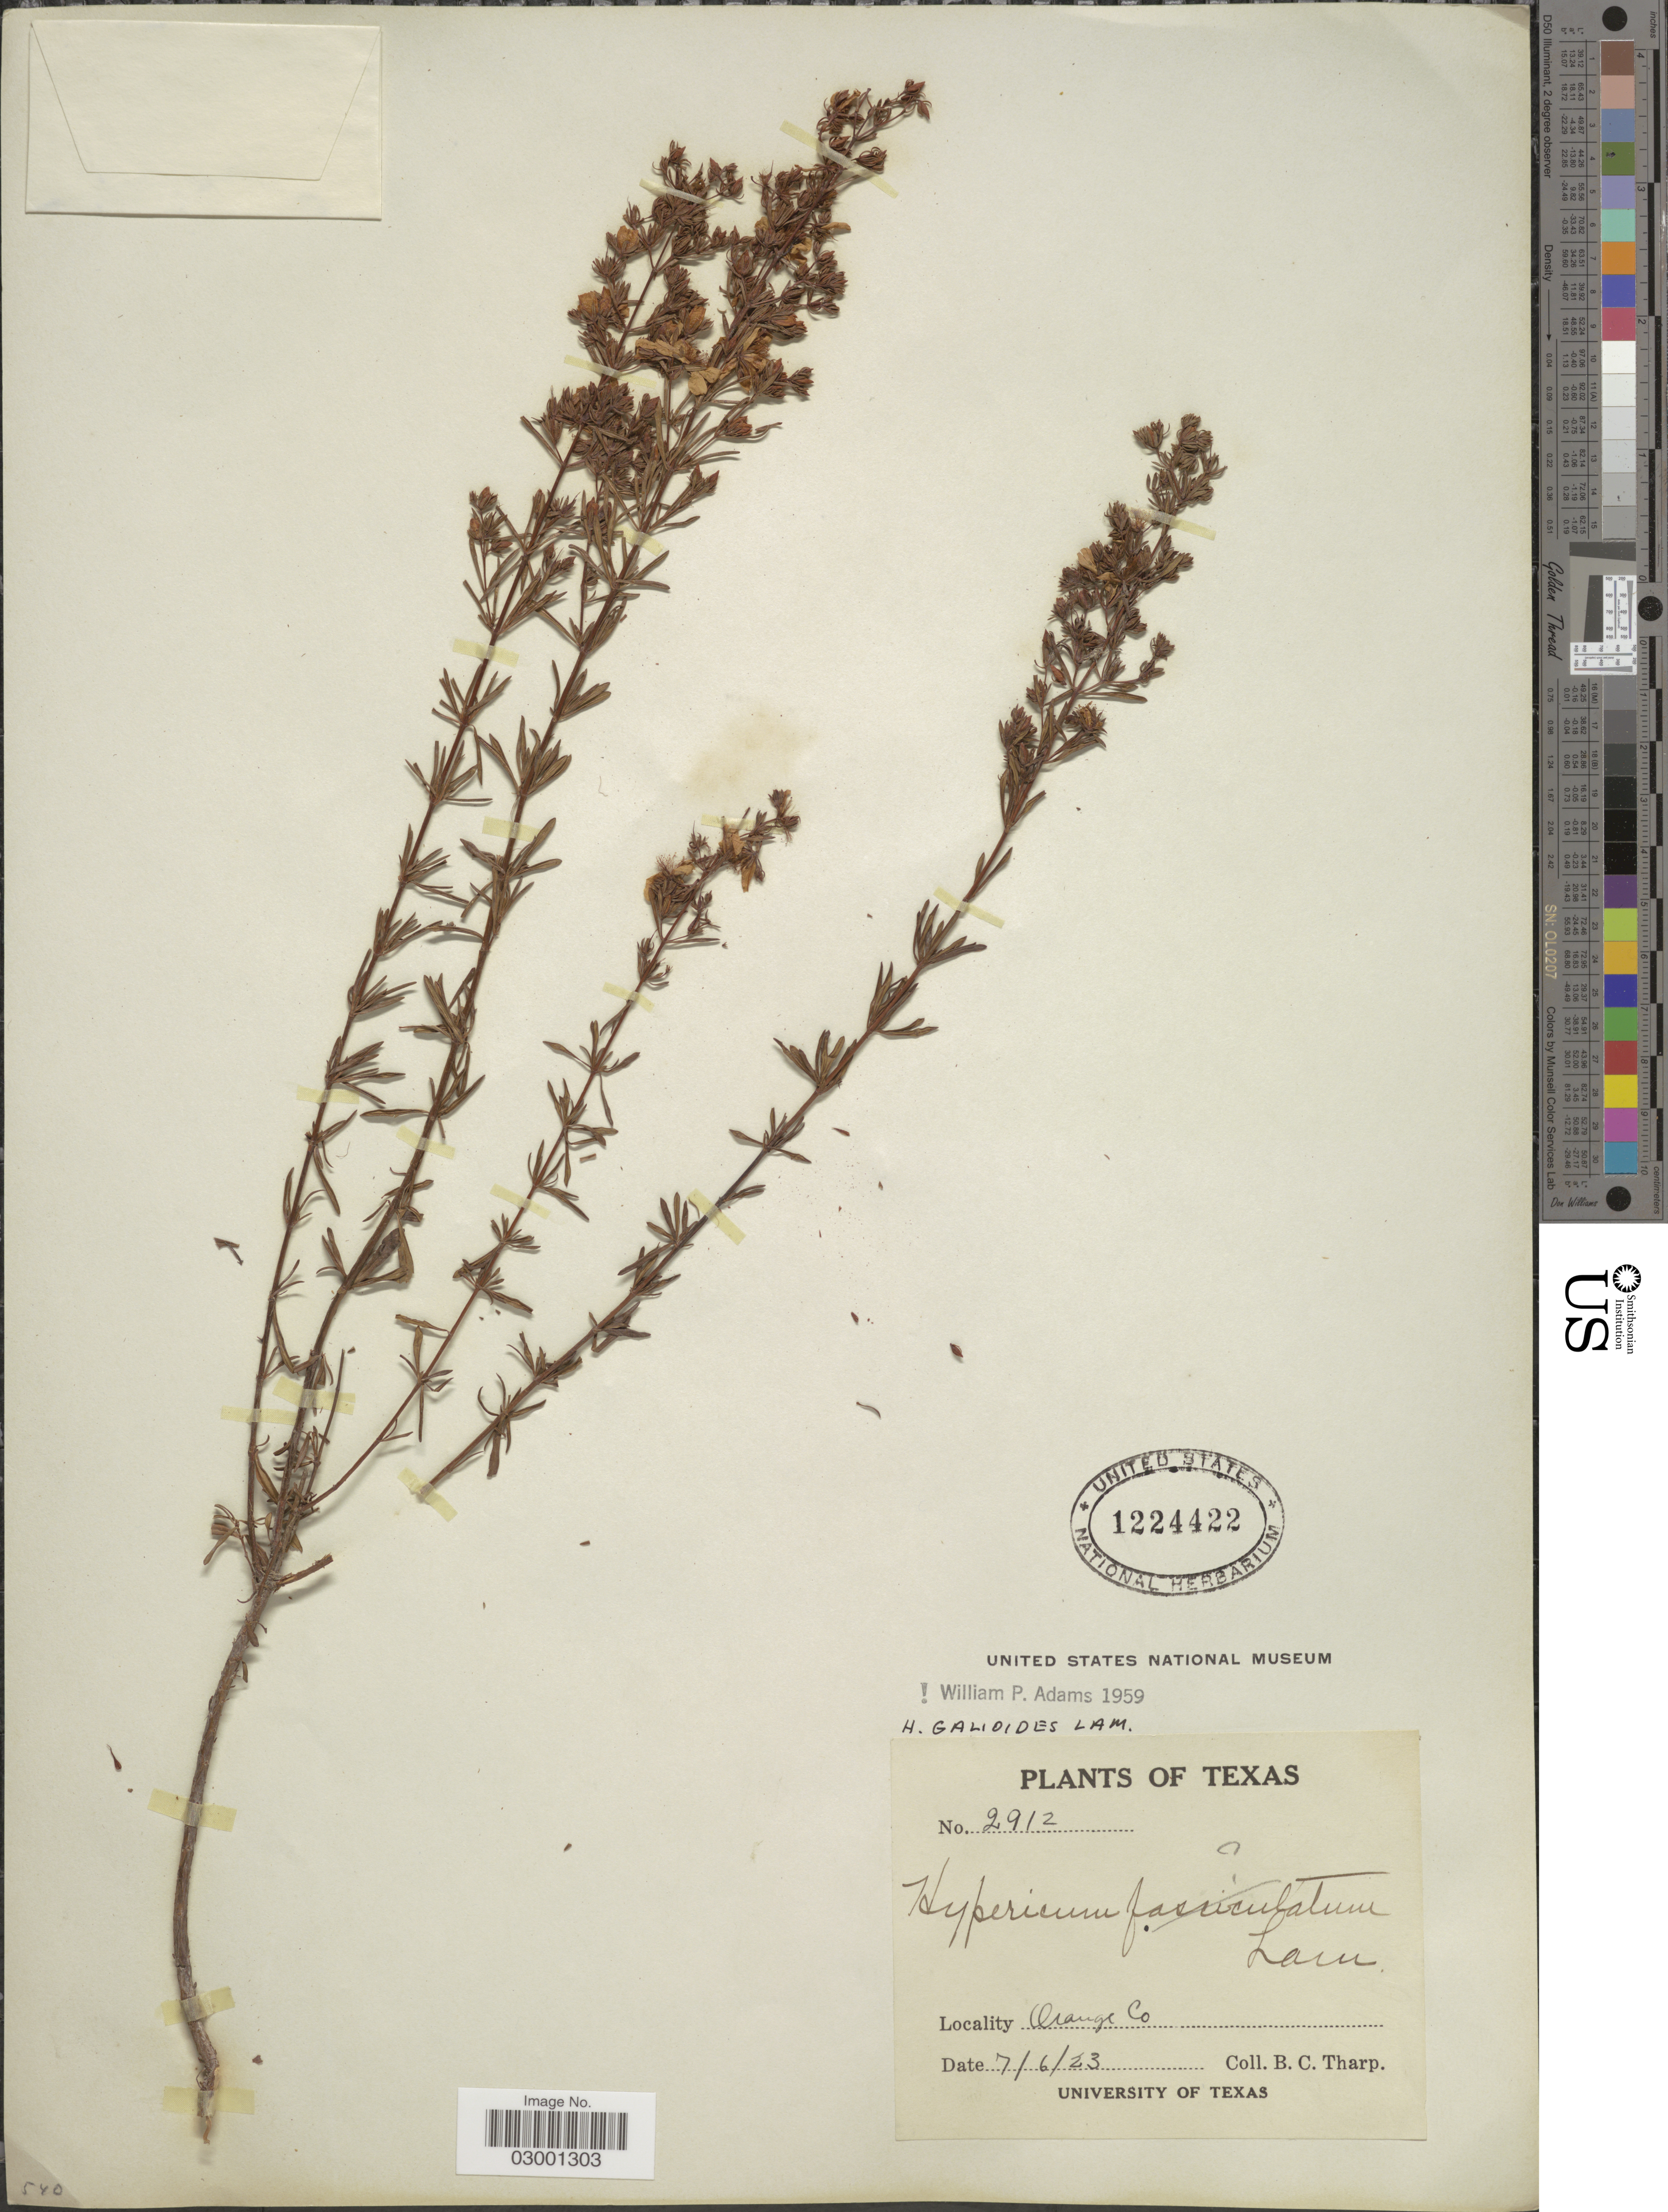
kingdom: Plantae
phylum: Tracheophyta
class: Magnoliopsida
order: Malpighiales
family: Hypericaceae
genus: Hypericum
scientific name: Hypericum galioides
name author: Lam.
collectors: B. C. Tharp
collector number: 2912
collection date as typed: Transcribed d/m/y: 6/7/23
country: United States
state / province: Texas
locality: Orange Co.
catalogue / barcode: US 1224422